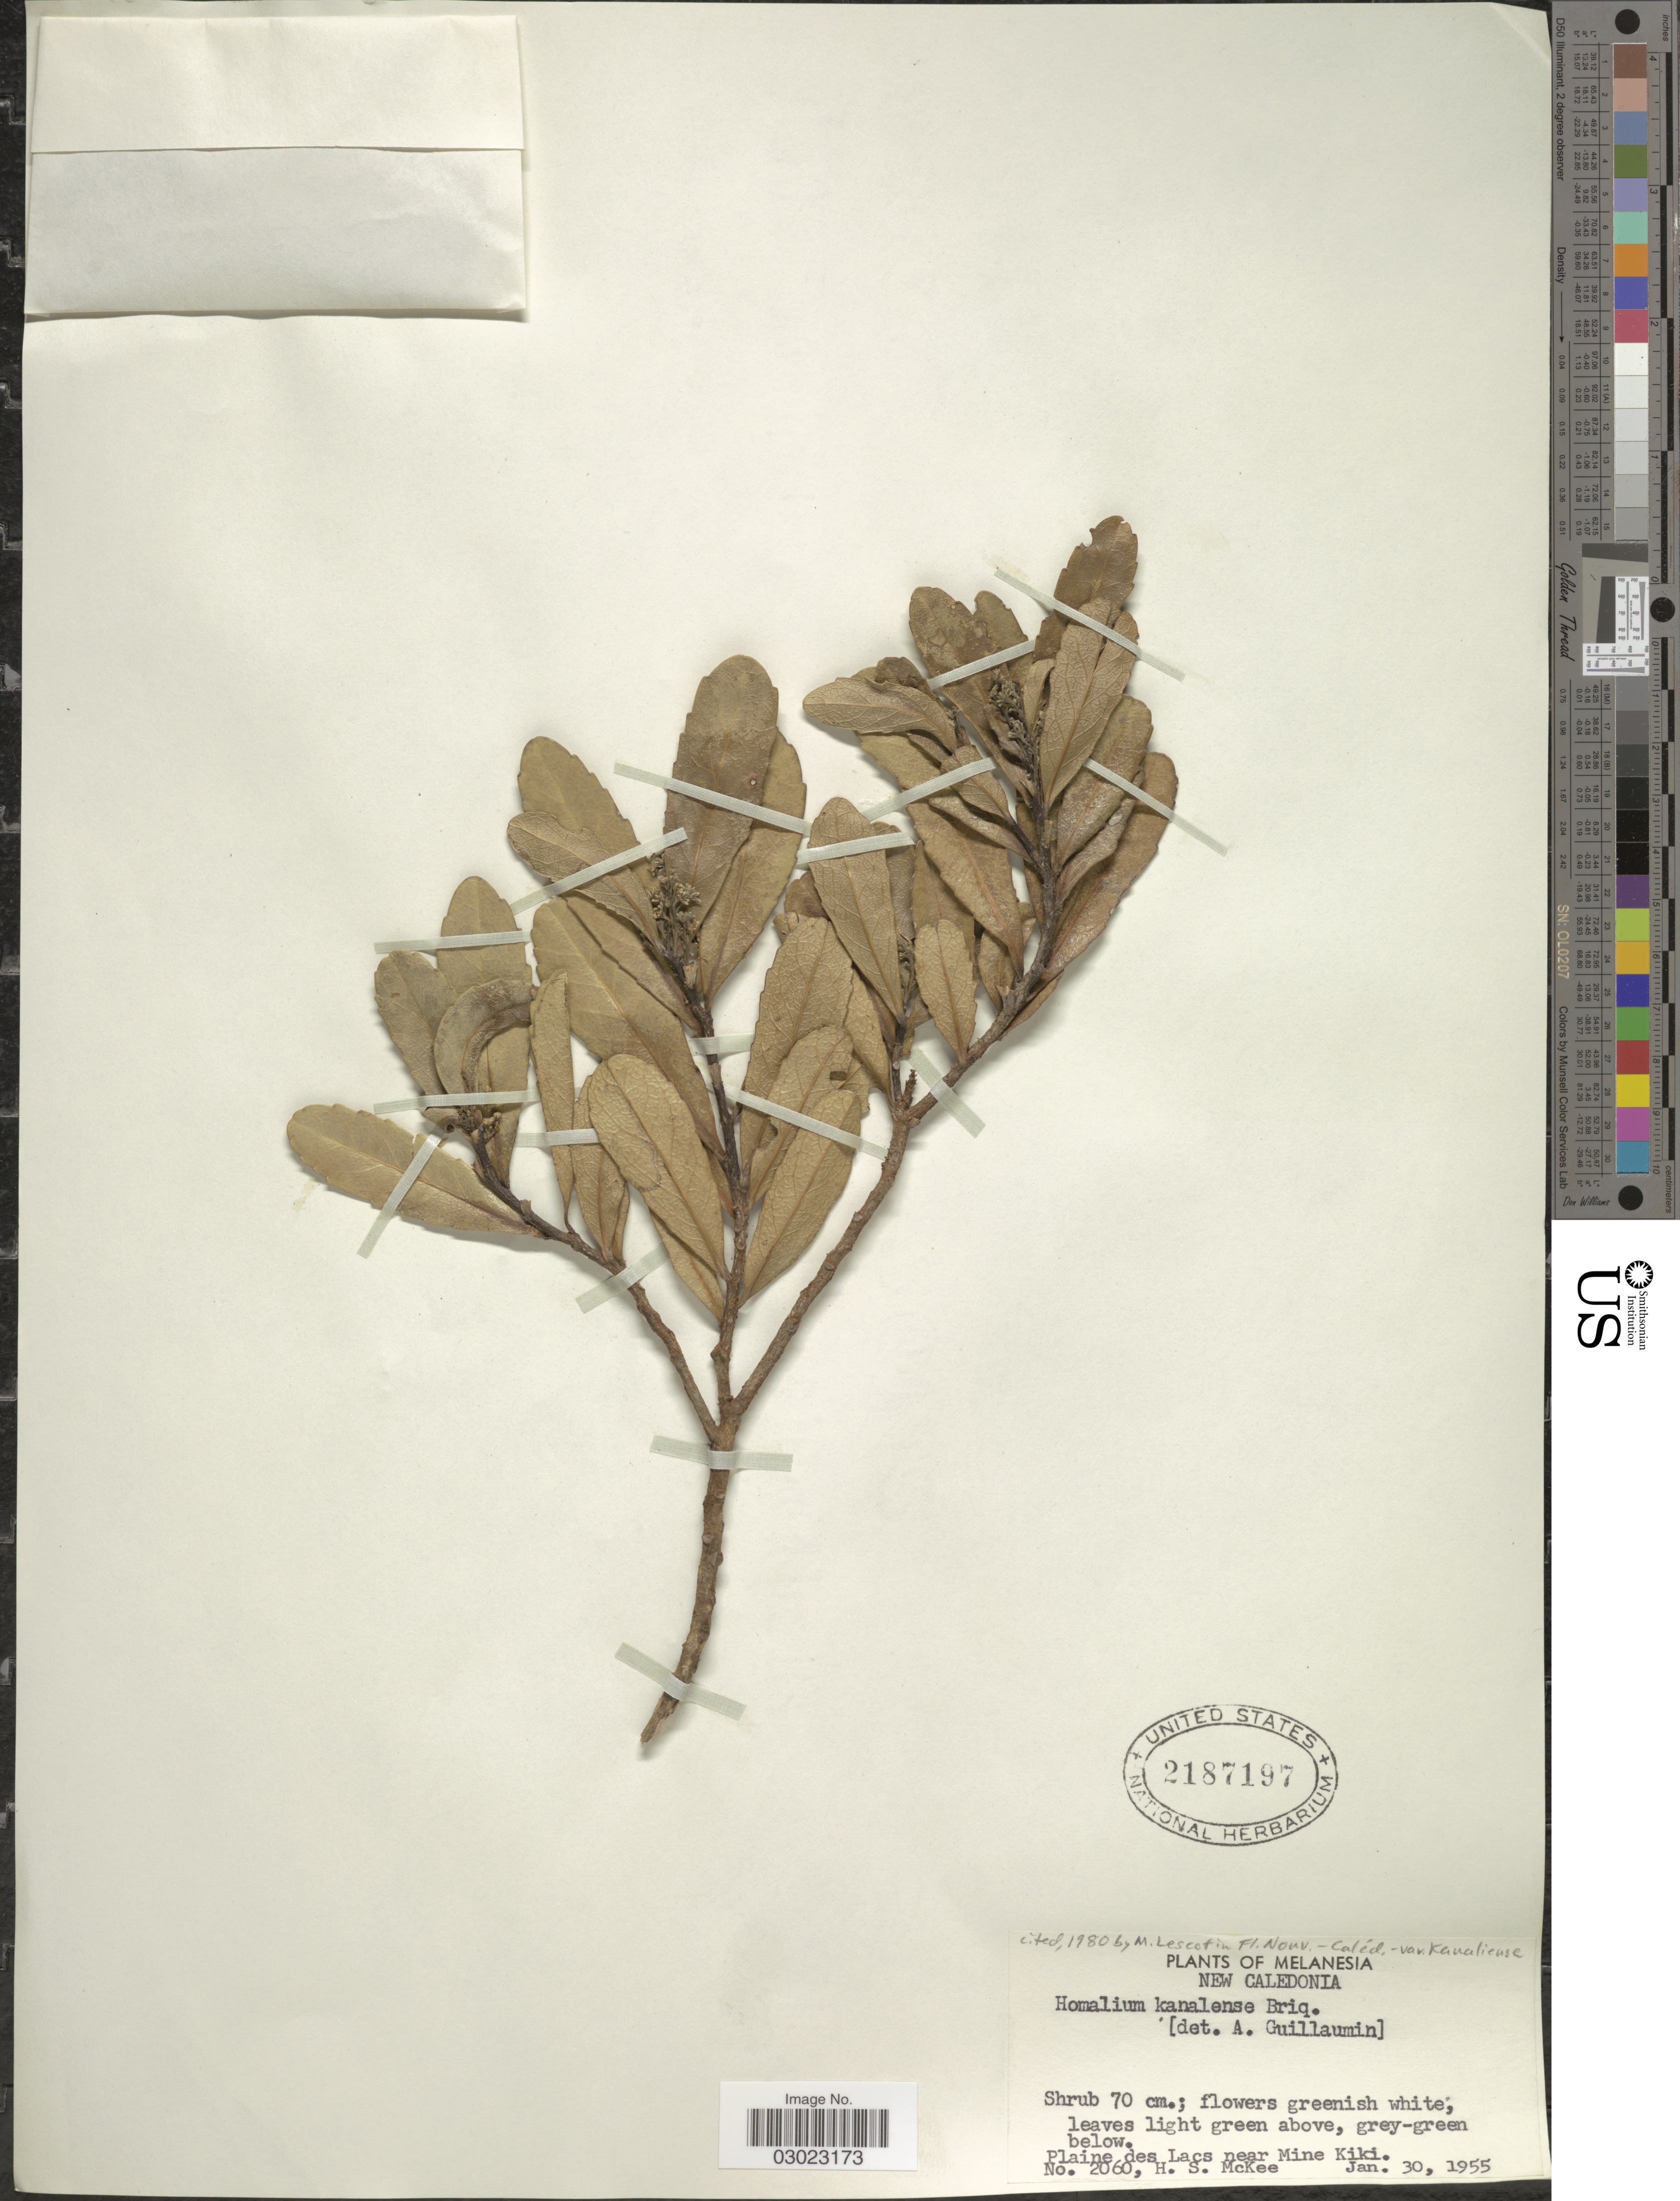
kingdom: Plantae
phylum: Tracheophyta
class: Magnoliopsida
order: Malpighiales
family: Salicaceae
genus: Homalium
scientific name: Homalium kanaliense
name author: Briq.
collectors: H. S. McKee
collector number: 2060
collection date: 1955-01-30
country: New Caledonia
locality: Plaine des Lacs near Mine Kiki. Melanesia.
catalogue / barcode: US 2187197